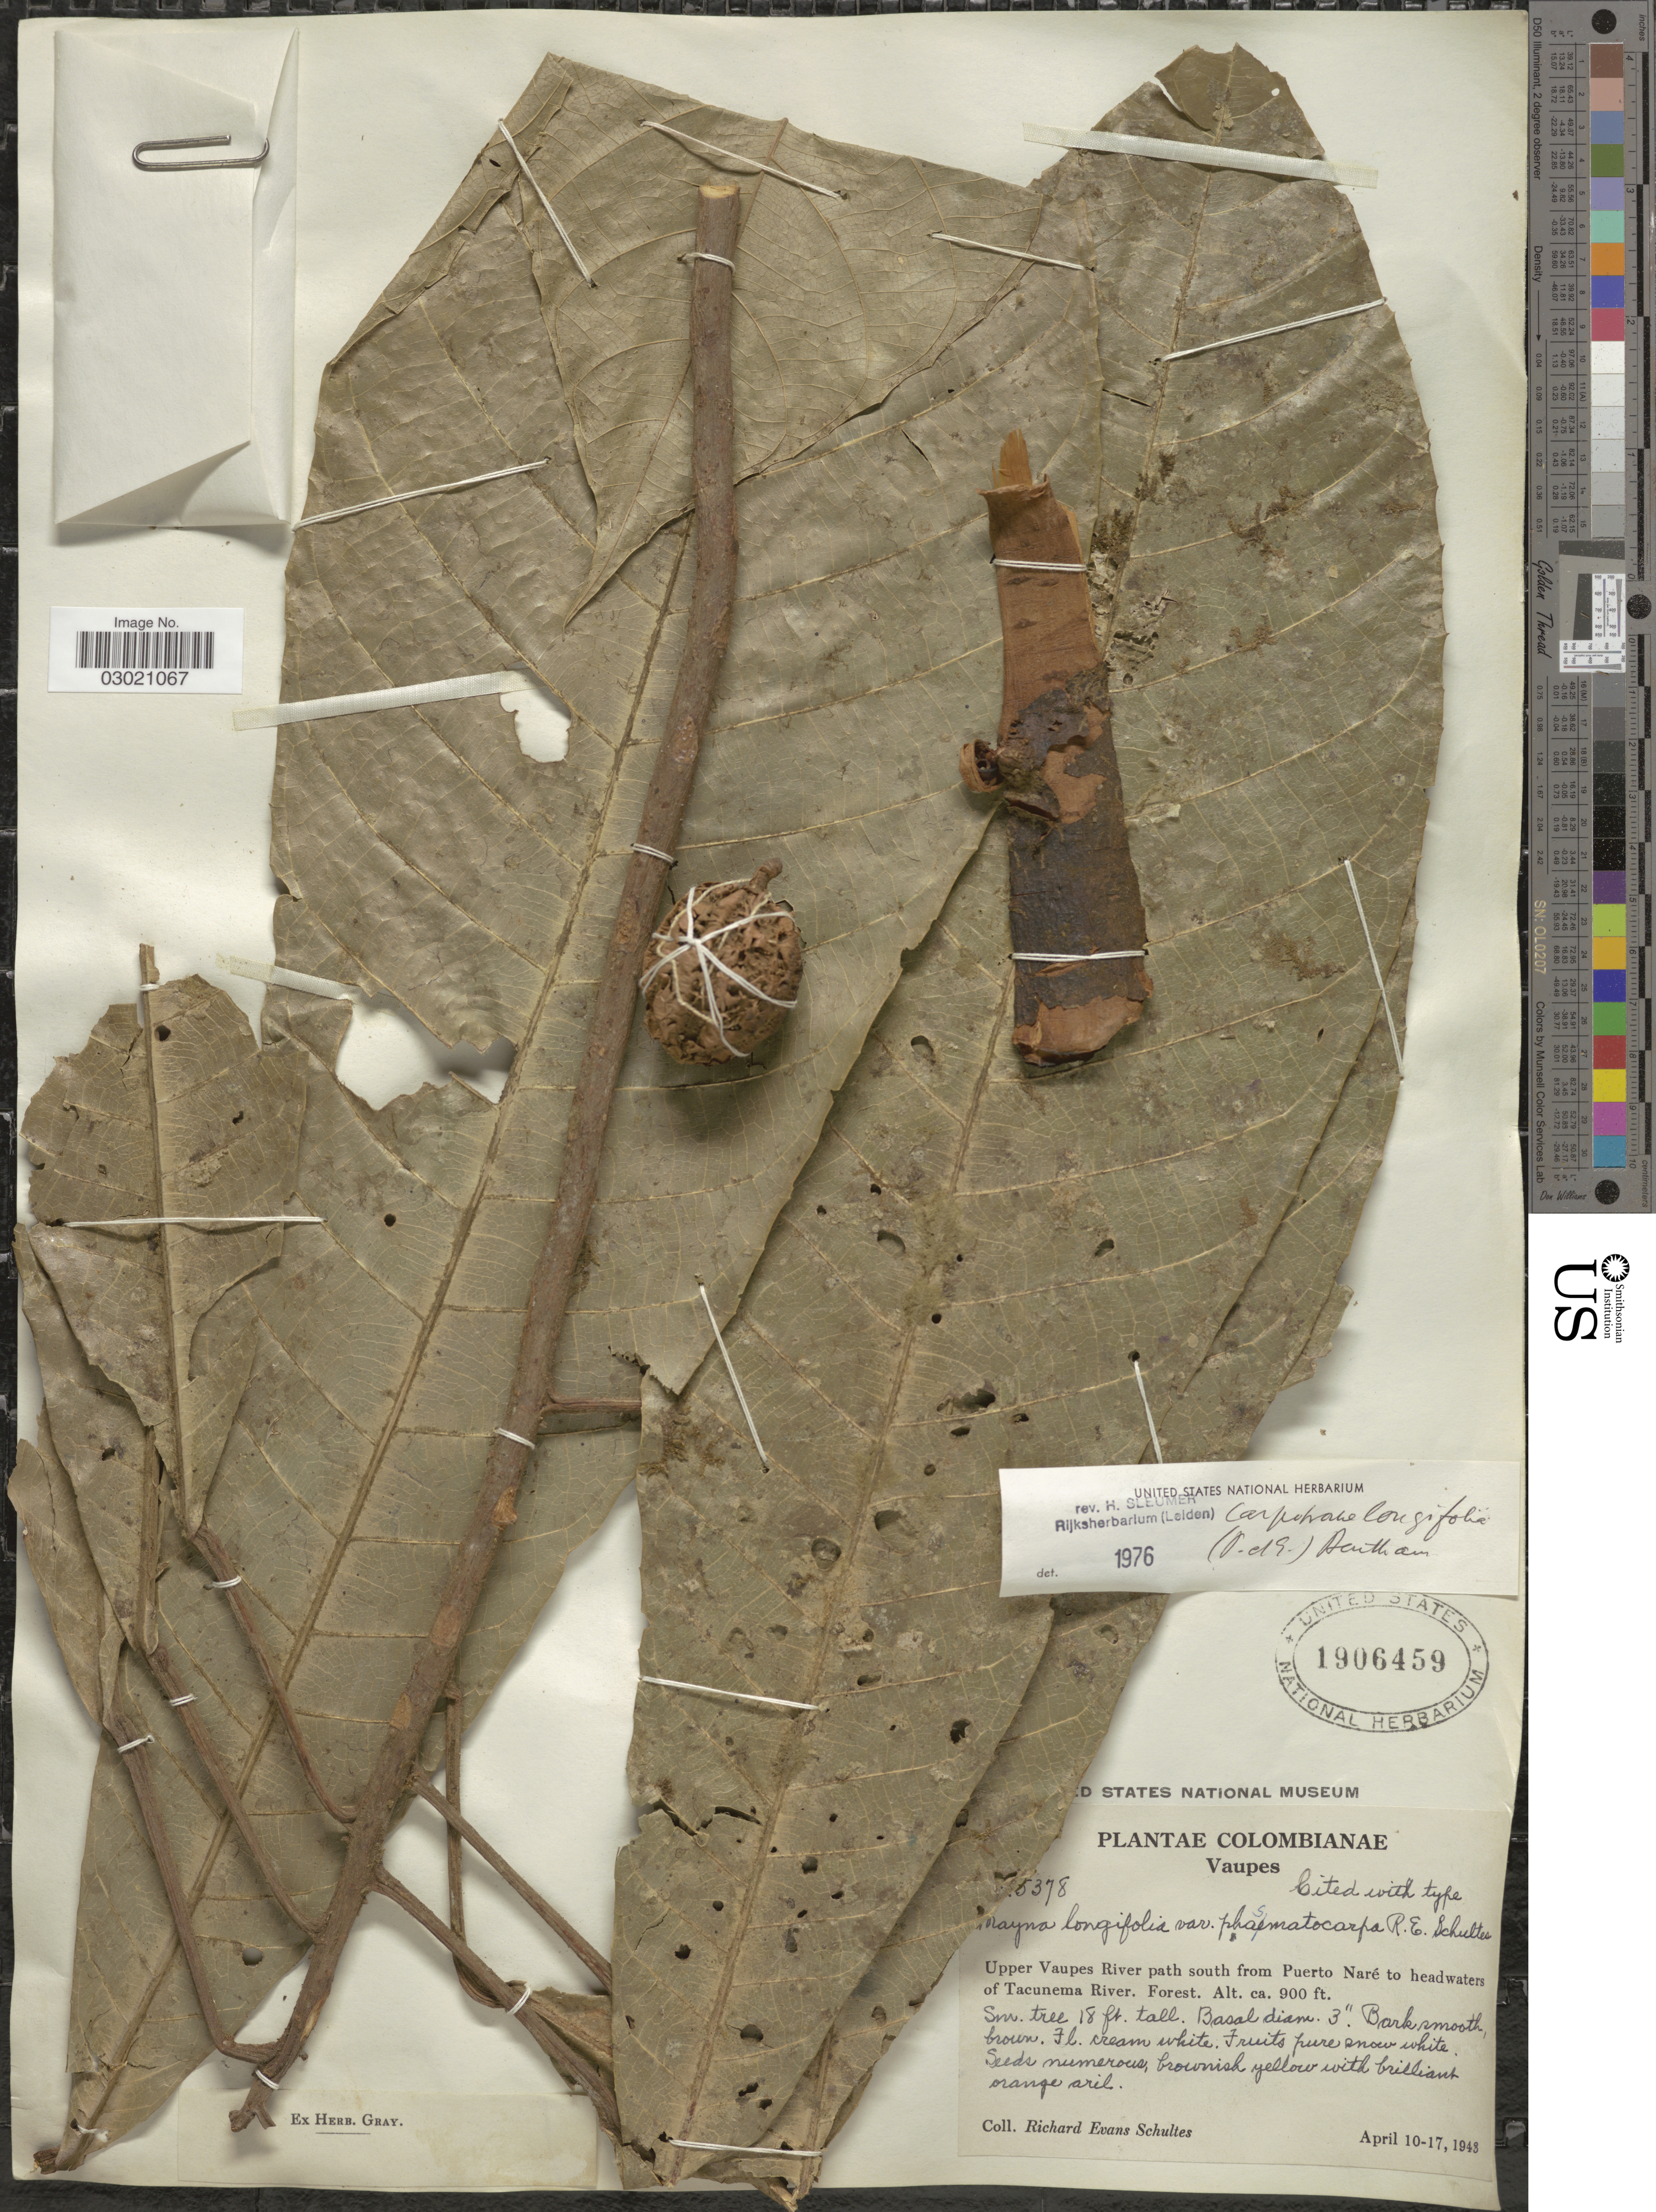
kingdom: Plantae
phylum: Tracheophyta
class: Magnoliopsida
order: Malpighiales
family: Achariaceae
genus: Carpotroche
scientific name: Carpotroche longifolia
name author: (Poepp.) Benth.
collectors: R. E. Schultes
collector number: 5378*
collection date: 1943-04-10/1943-04-17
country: Colombia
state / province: Vaupés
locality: Upper Vaupes River path south from Puerto Naré to headwaters of Tacunema River.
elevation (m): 274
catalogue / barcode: US 1906459